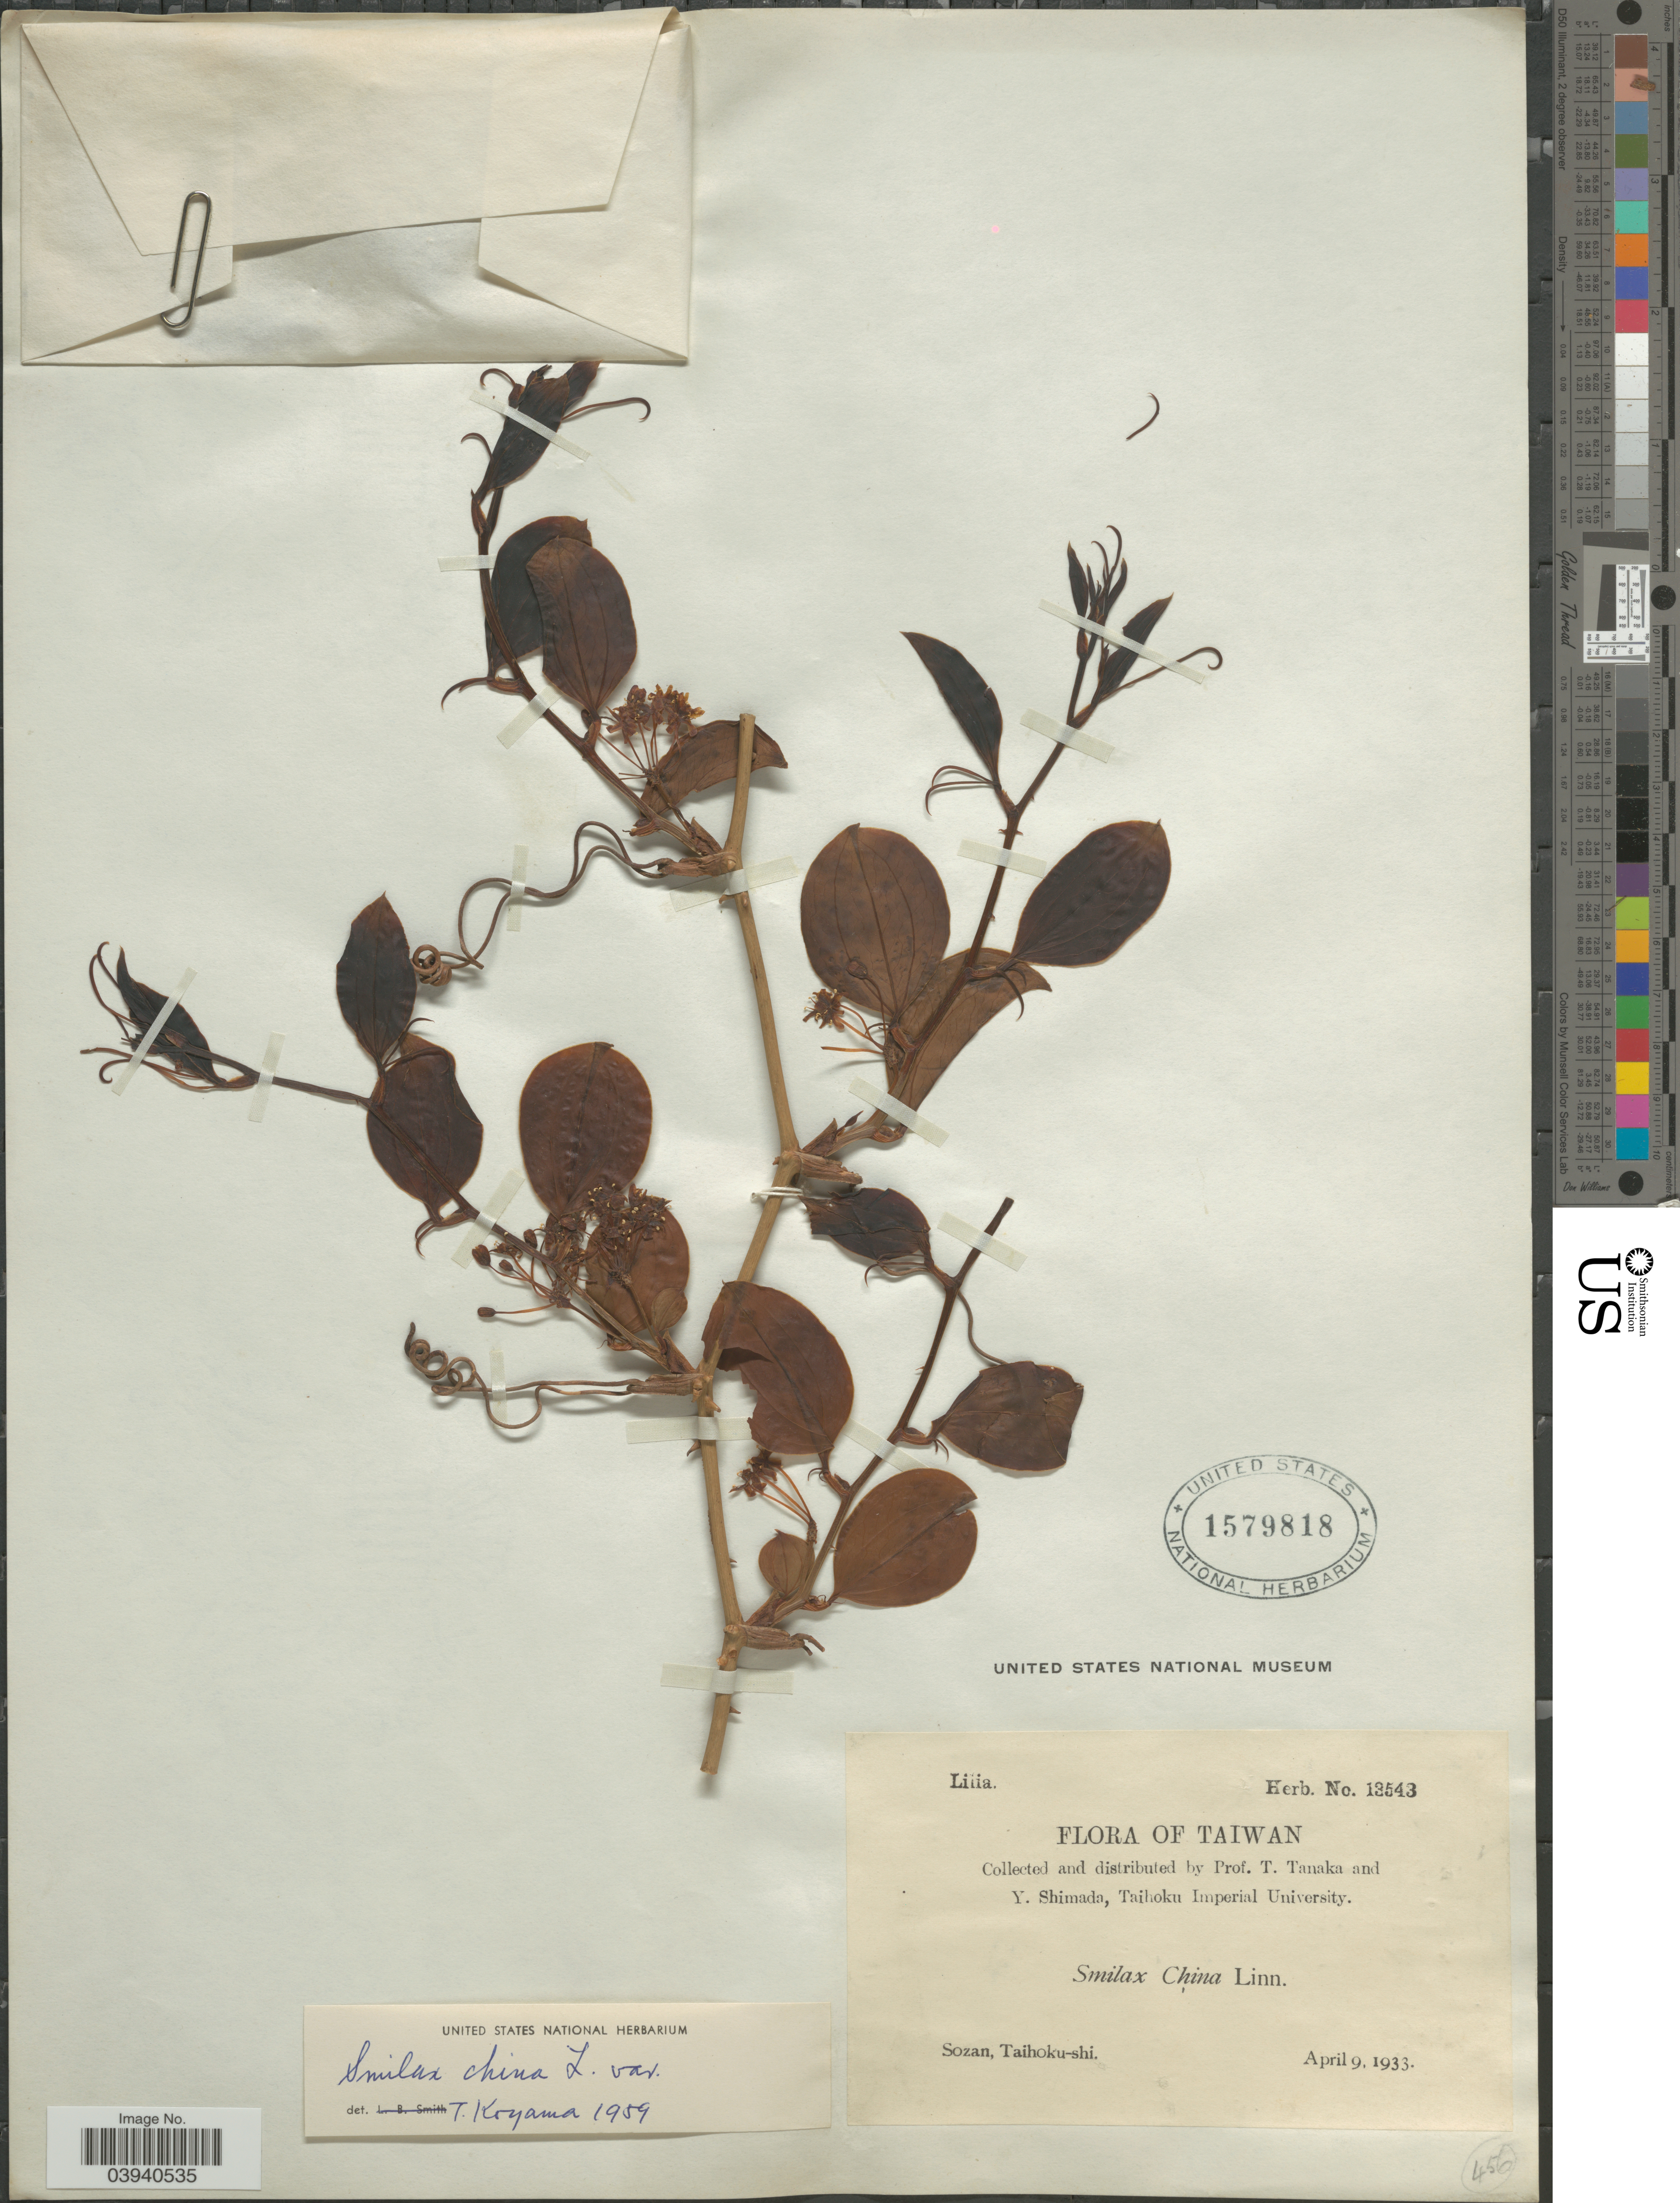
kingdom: Plantae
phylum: Tracheophyta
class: Liliopsida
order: Liliales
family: Smilacaceae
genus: Smilax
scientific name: Smilax china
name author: L.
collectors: T. Tanaka & Y. Shimada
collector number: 13543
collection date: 1933-04-09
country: Taiwan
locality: Sozan, Taihoku-shi.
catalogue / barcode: US 1579818